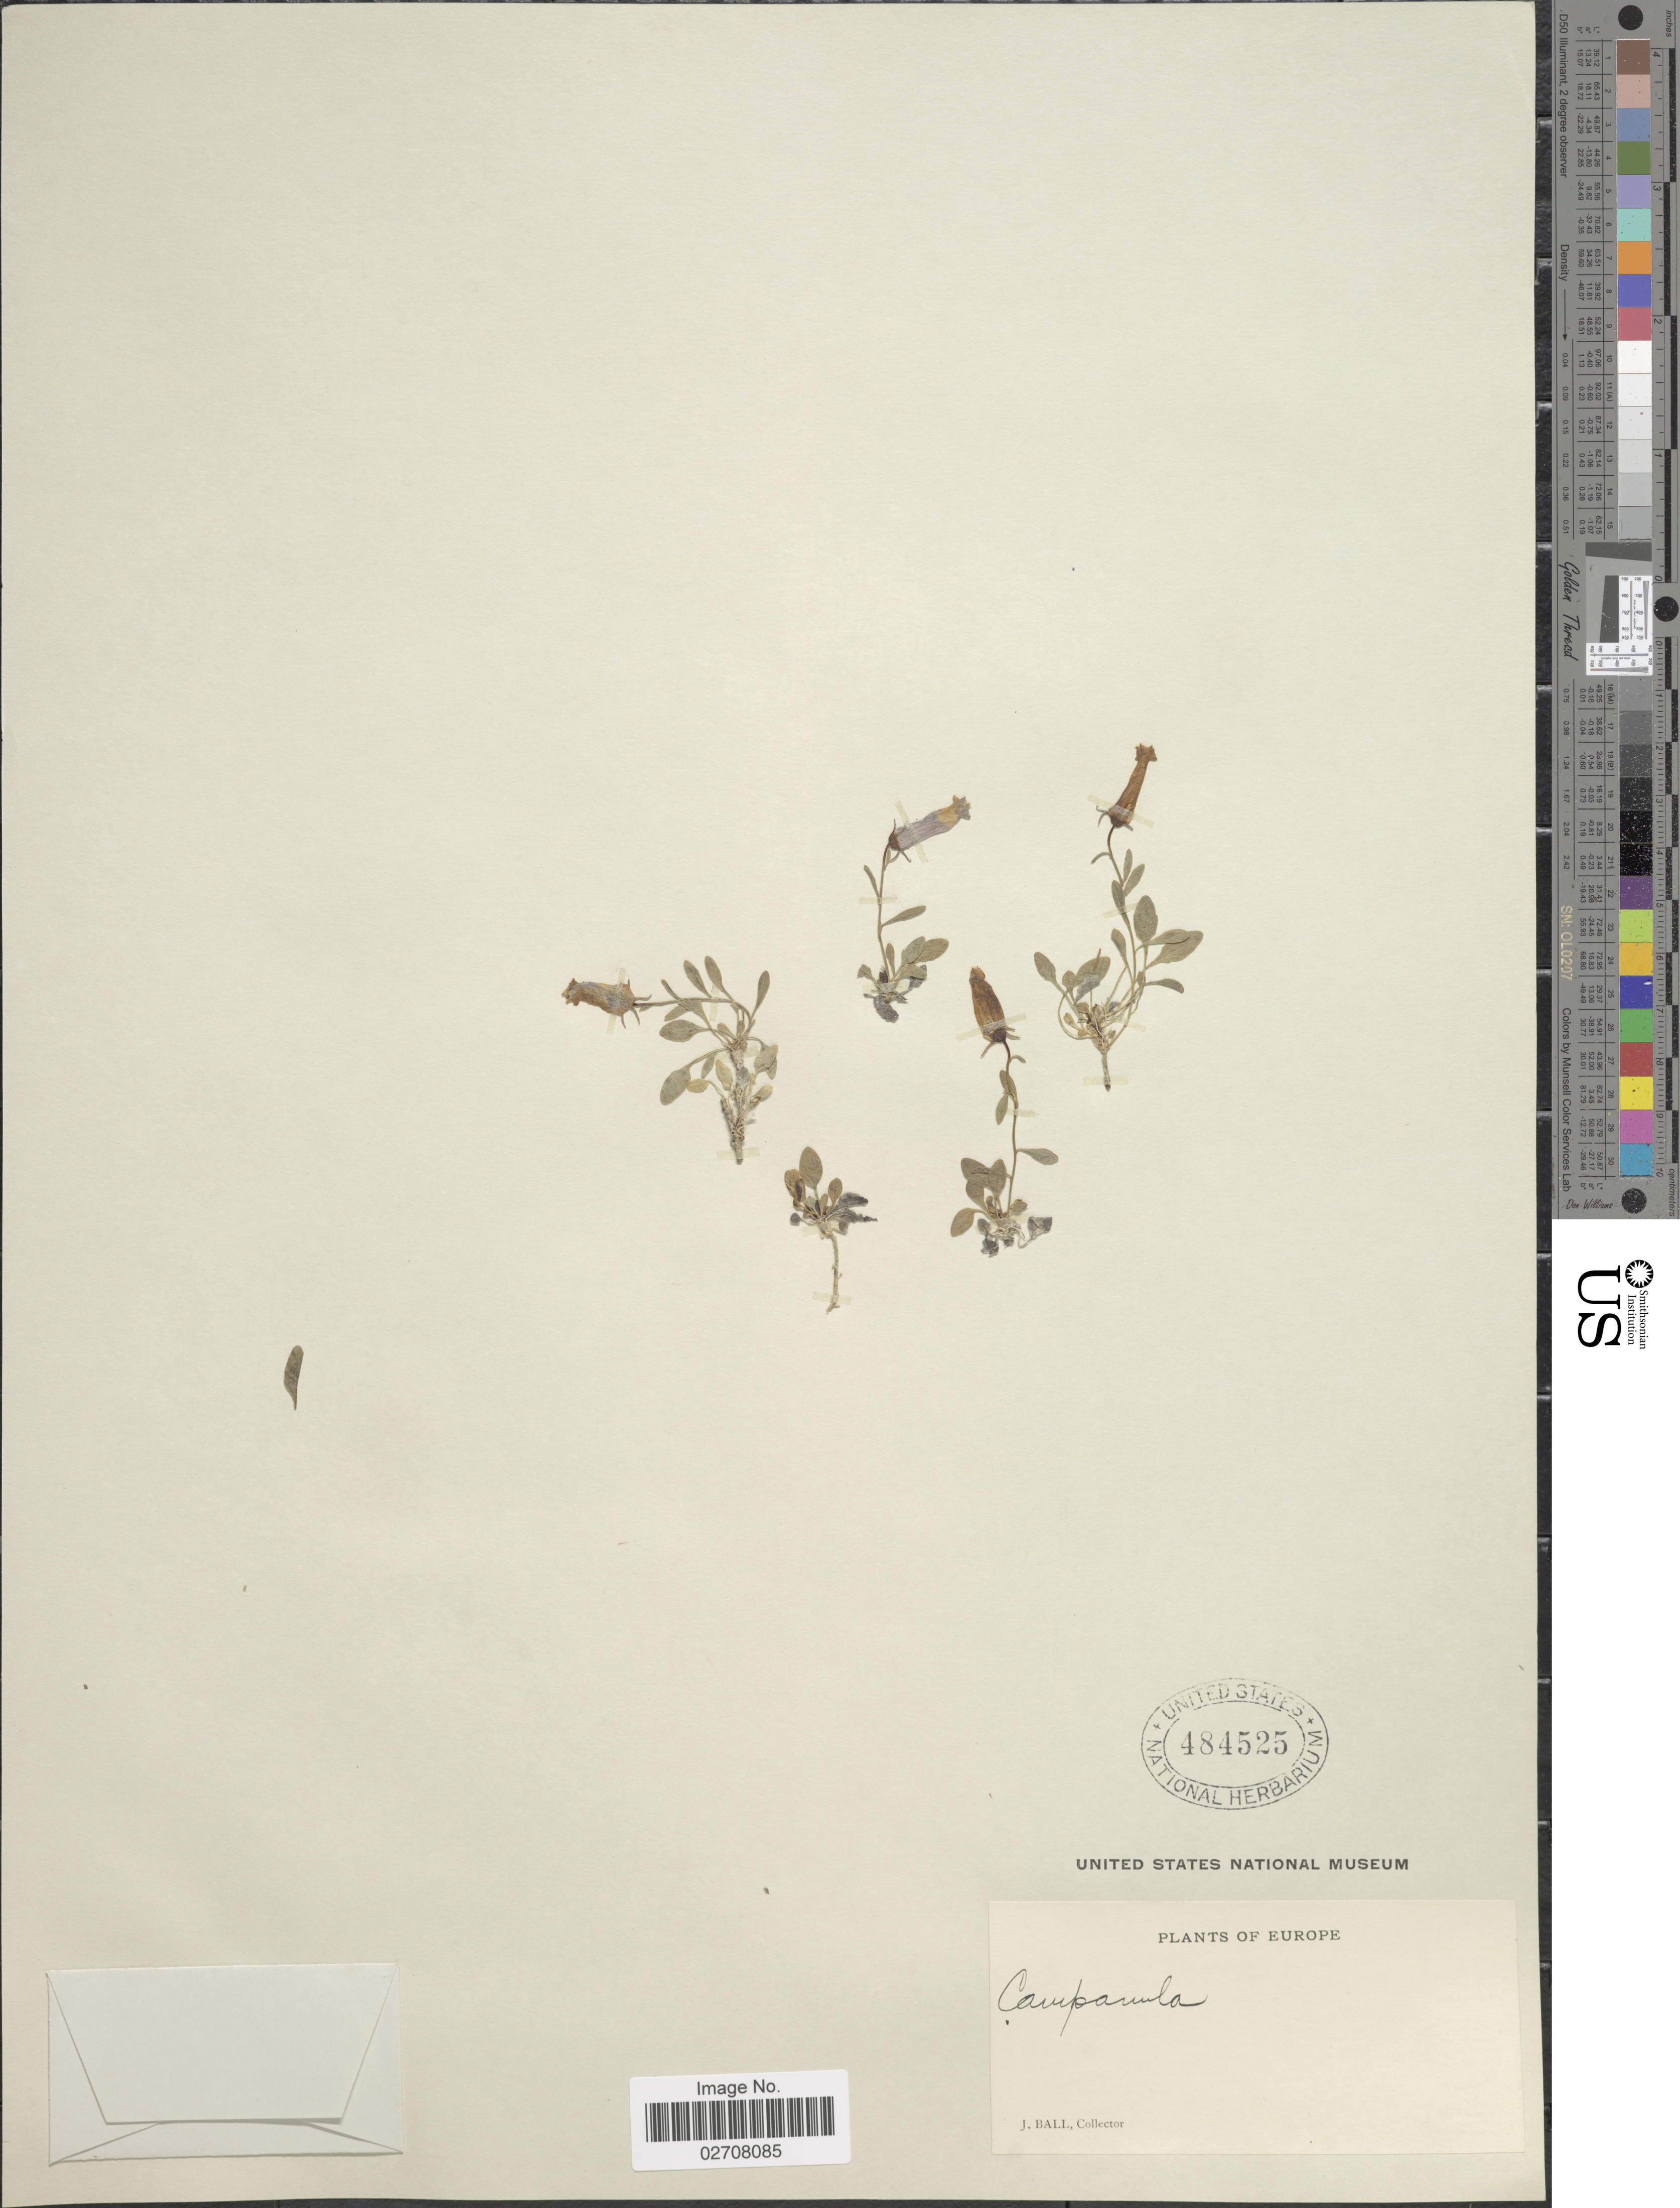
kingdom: Plantae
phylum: Tracheophyta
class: Magnoliopsida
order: Asterales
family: Campanulaceae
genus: Campanula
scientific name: Campanula zoysii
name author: Wulfen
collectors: J. Ball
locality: Europe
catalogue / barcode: US 484525